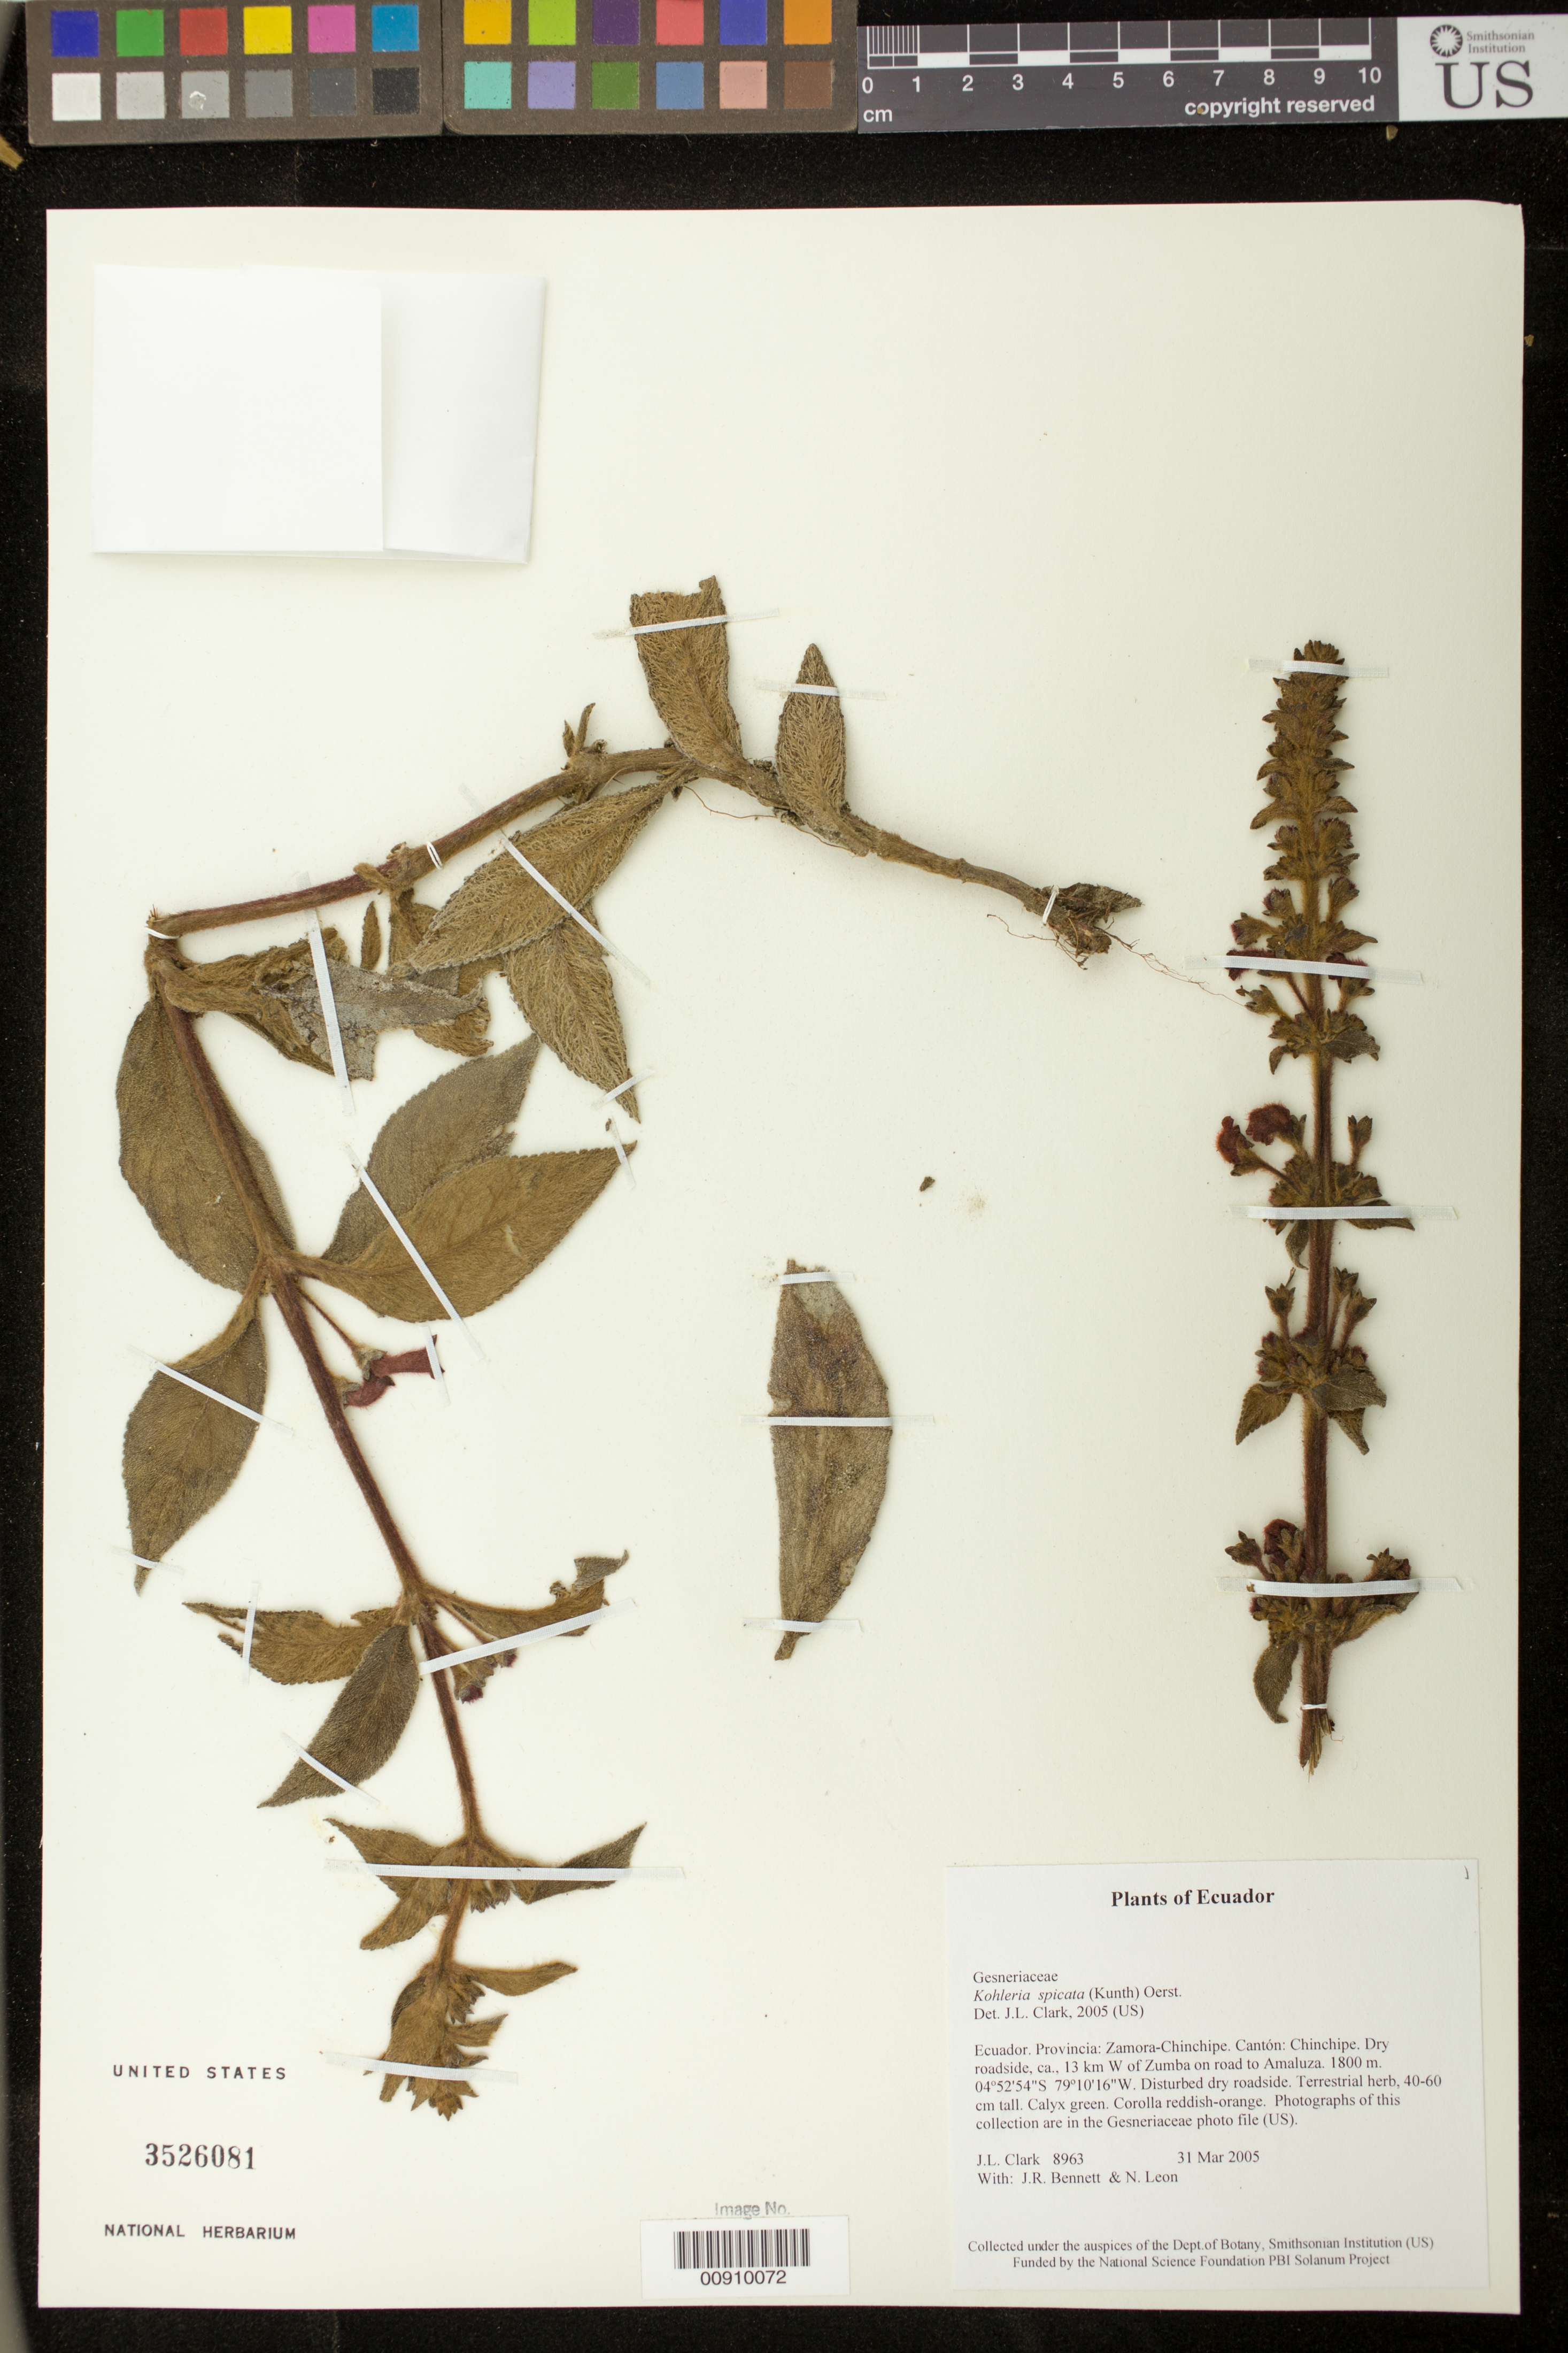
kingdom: Plantae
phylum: Tracheophyta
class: Magnoliopsida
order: Lamiales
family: Gesneriaceae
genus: Kohleria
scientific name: Kohleria spicata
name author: (Kunth) Oerst.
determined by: Clark, J. L., (SEL), The Marie Selby Botanical Garden (UNITED STATES)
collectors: J. L. Clark, J. R. Bennett & N. Leon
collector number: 8963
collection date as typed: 31 Mar 2005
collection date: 2005-03-31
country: Ecuador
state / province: Zamora-Chinchipe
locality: Chinchipe. Dry roadside, ca., 13 km W of Zumba on road to Amaluza.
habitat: Disturbed dry roadside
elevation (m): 1800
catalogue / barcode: US 3526081